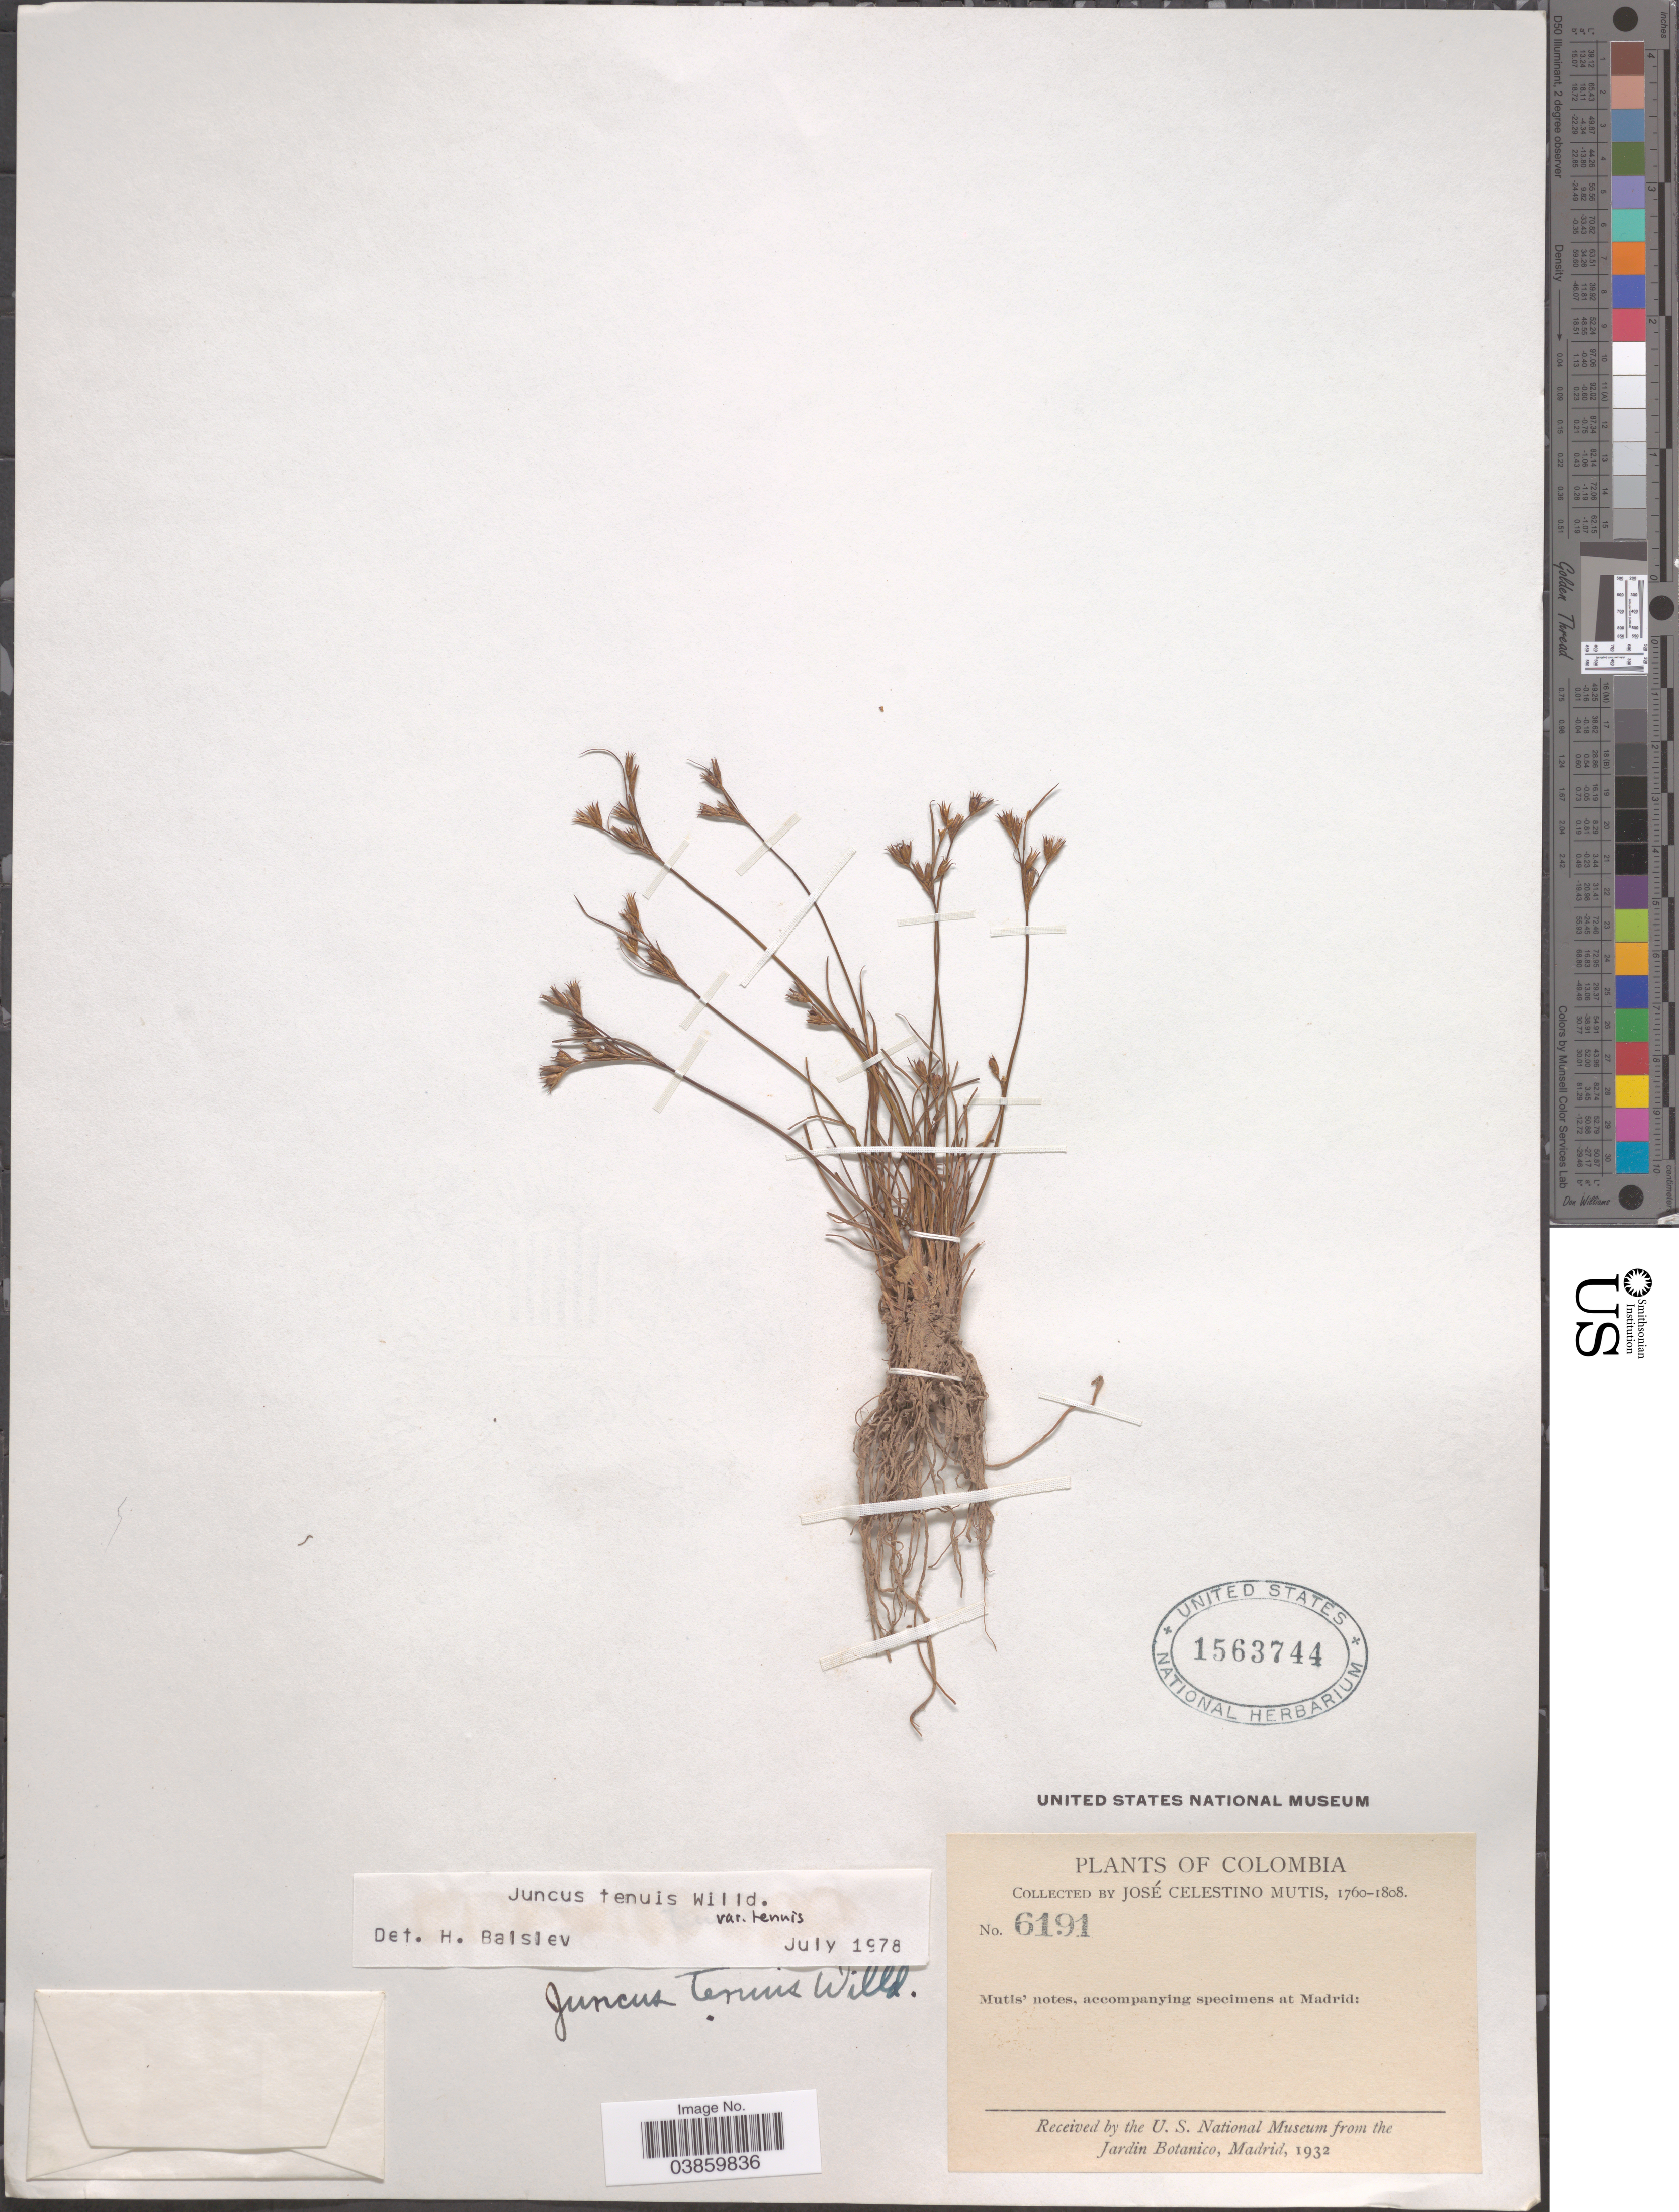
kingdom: Plantae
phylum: Tracheophyta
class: Liliopsida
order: Poales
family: Juncaceae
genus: Juncus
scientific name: Juncus tenuis var. tenuis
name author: Willd.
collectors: J. C. B. Mutis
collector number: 6191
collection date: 1760/1808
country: Colombia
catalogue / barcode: US 1563744